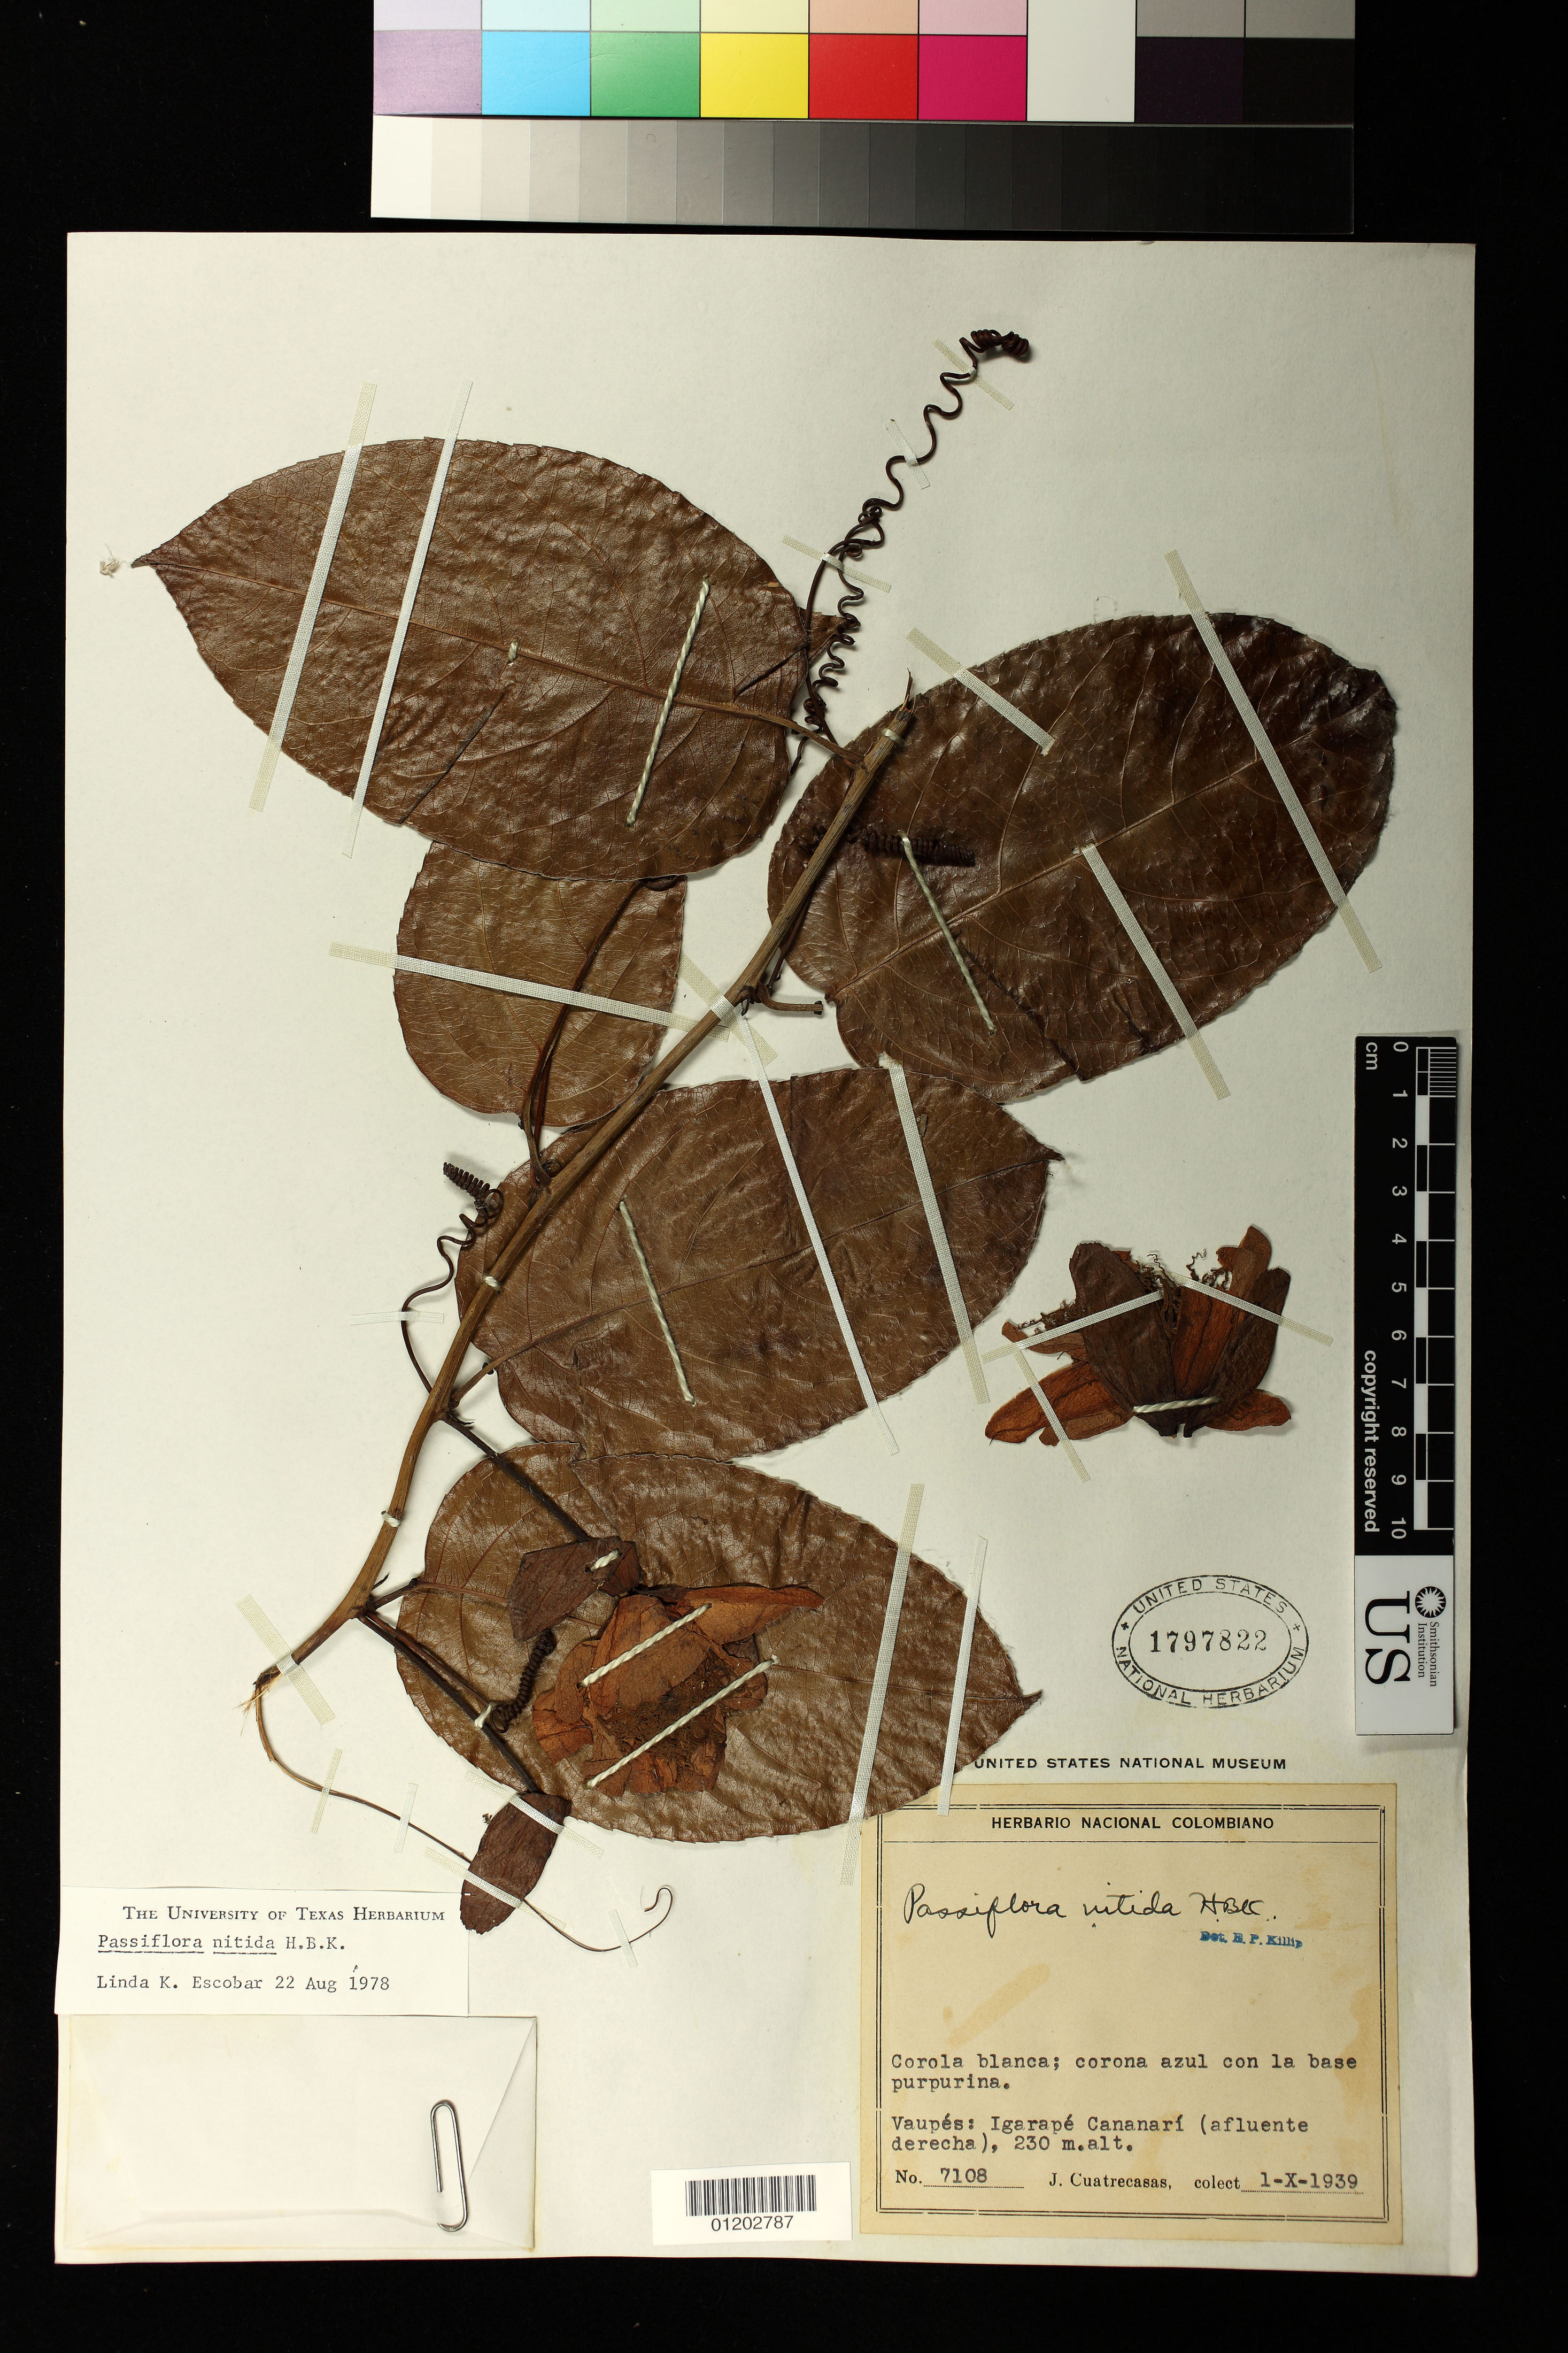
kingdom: Plantae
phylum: Tracheophyta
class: Magnoliopsida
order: Malpighiales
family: Passifloraceae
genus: Passiflora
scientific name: Passiflora nitida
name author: Kunth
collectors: J. Cuatrecasas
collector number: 7108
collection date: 1939-10-01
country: Colombia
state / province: Vaupés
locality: Igarapé Cananari (afluente derecha)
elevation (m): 230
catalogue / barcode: US 1797822